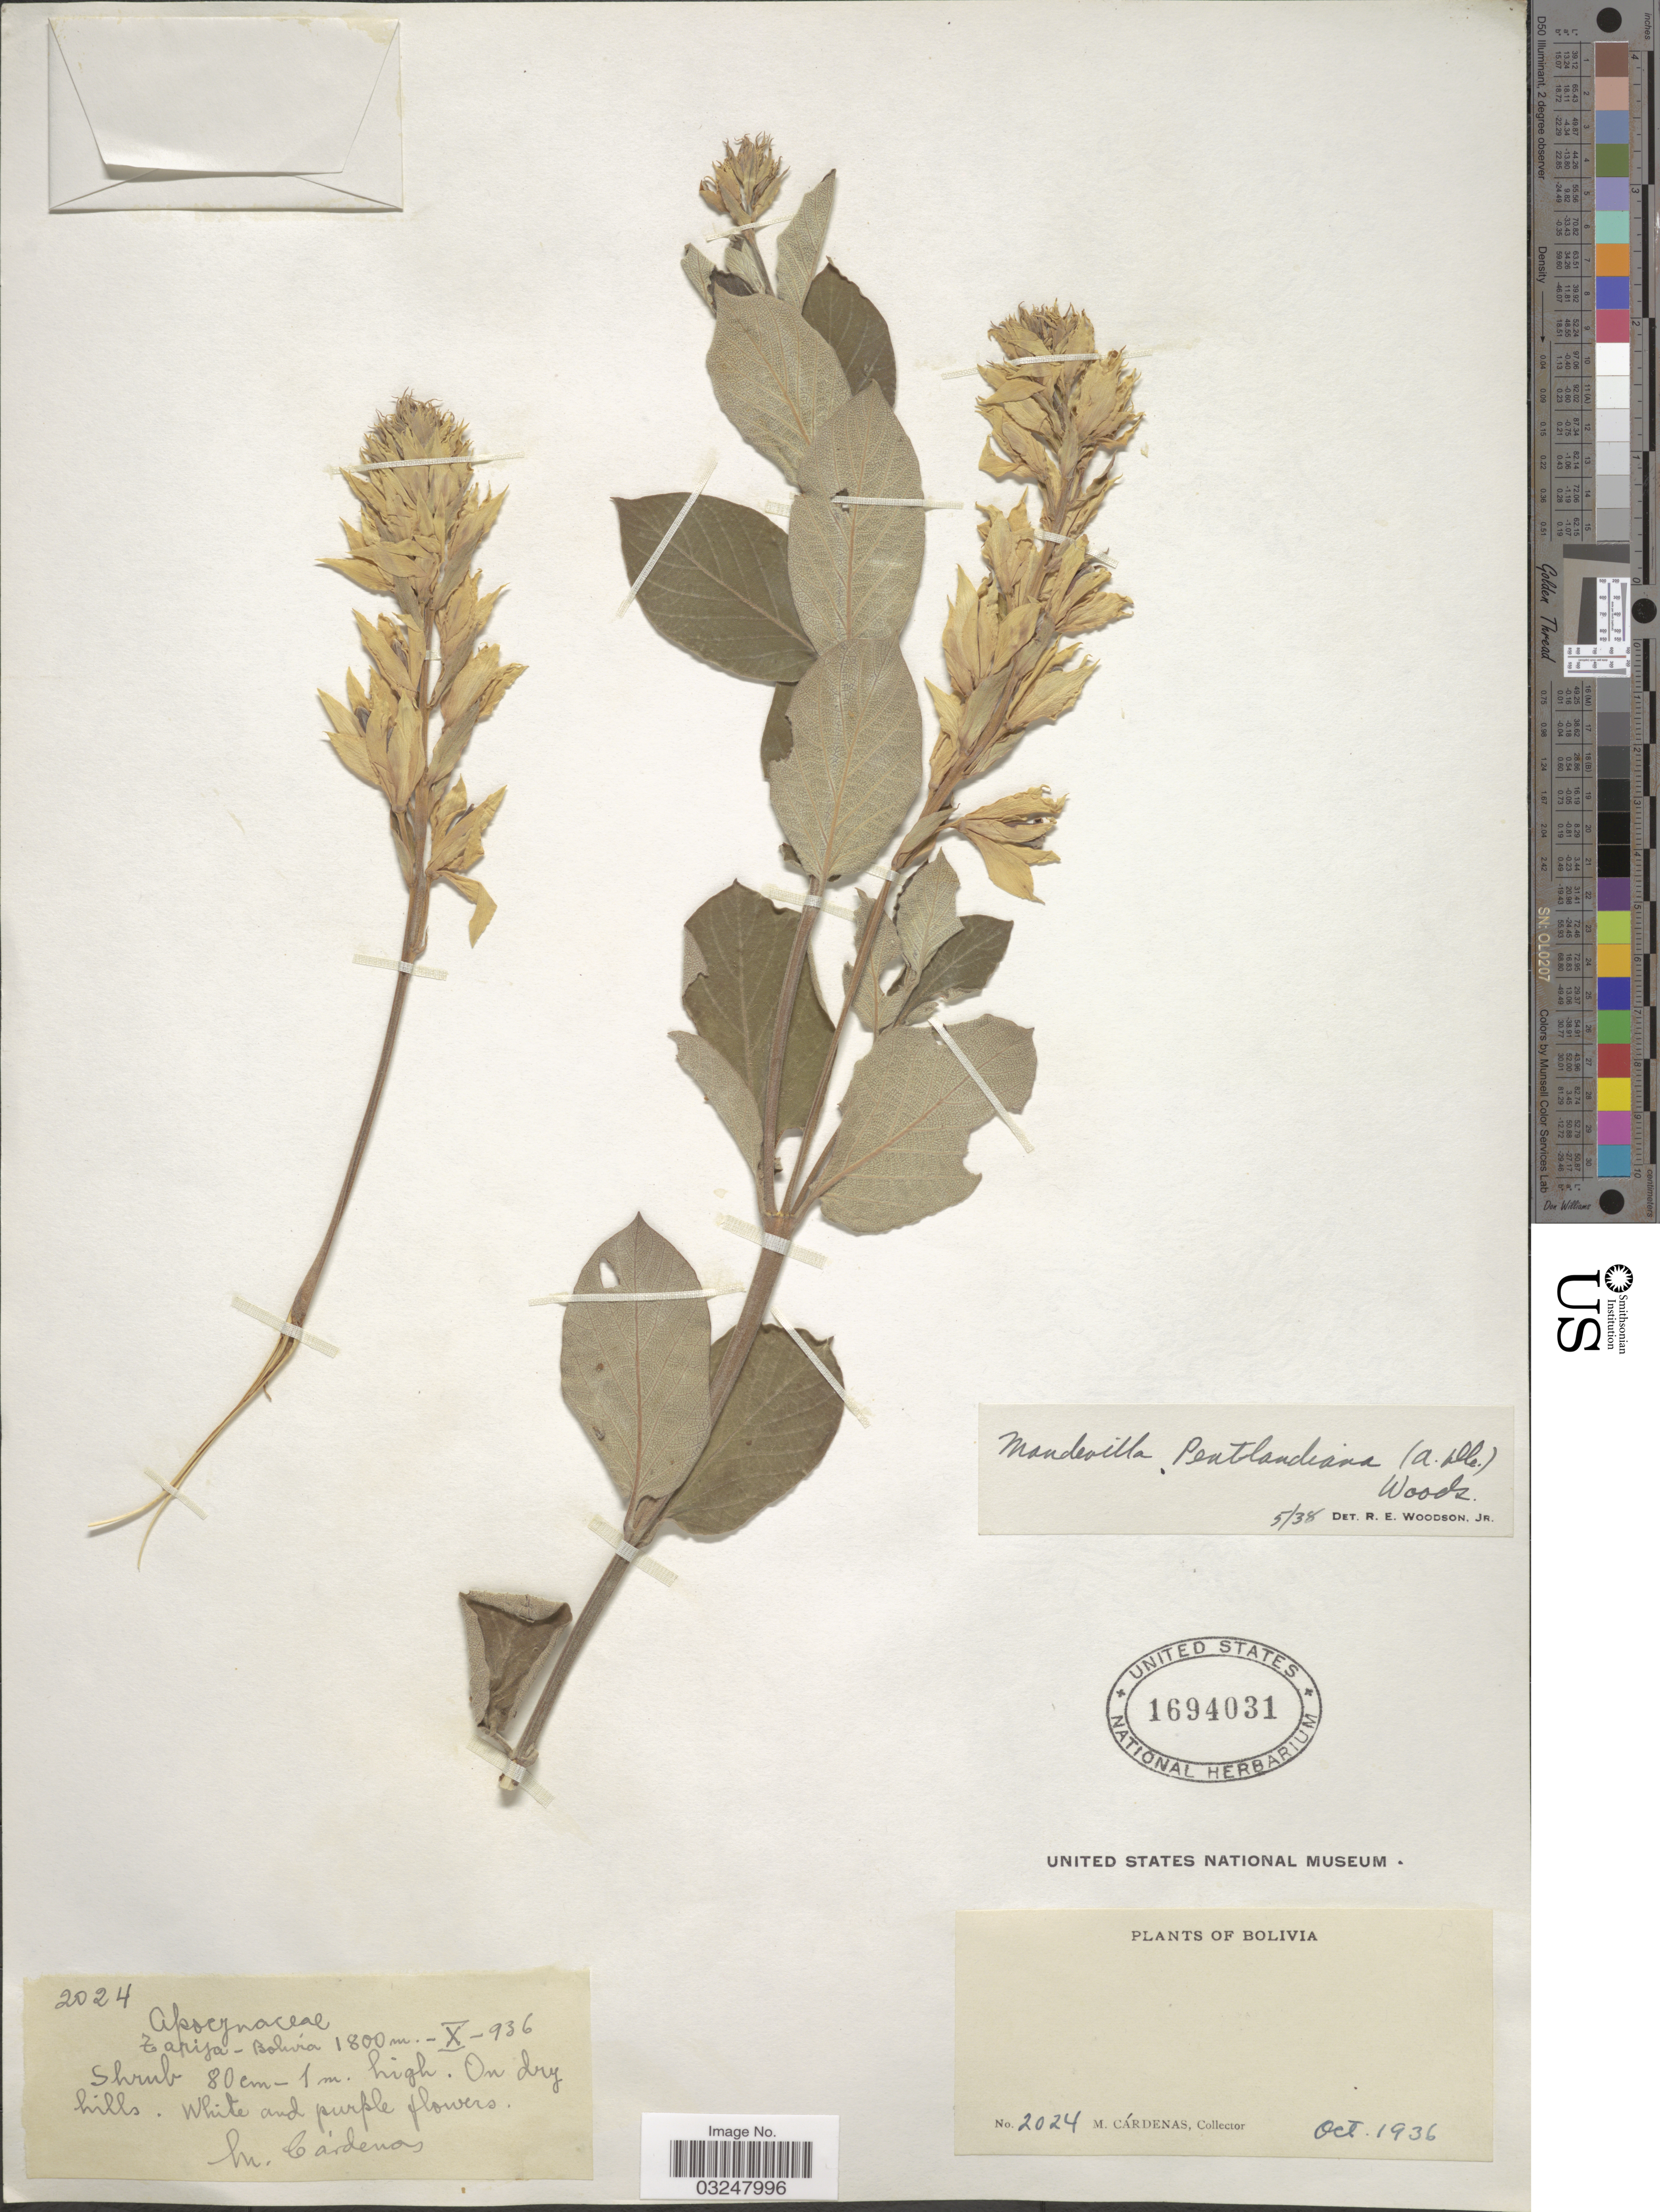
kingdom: Plantae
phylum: Tracheophyta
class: Magnoliopsida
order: Gentianales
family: Apocynaceae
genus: Mandevilla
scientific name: Mandevilla pentlandiana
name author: (DC.) Woodson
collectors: M. Cárdenas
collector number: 2024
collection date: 1936-10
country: Bolivia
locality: Tapija, Bolivia.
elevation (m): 1800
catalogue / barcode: US 1694031